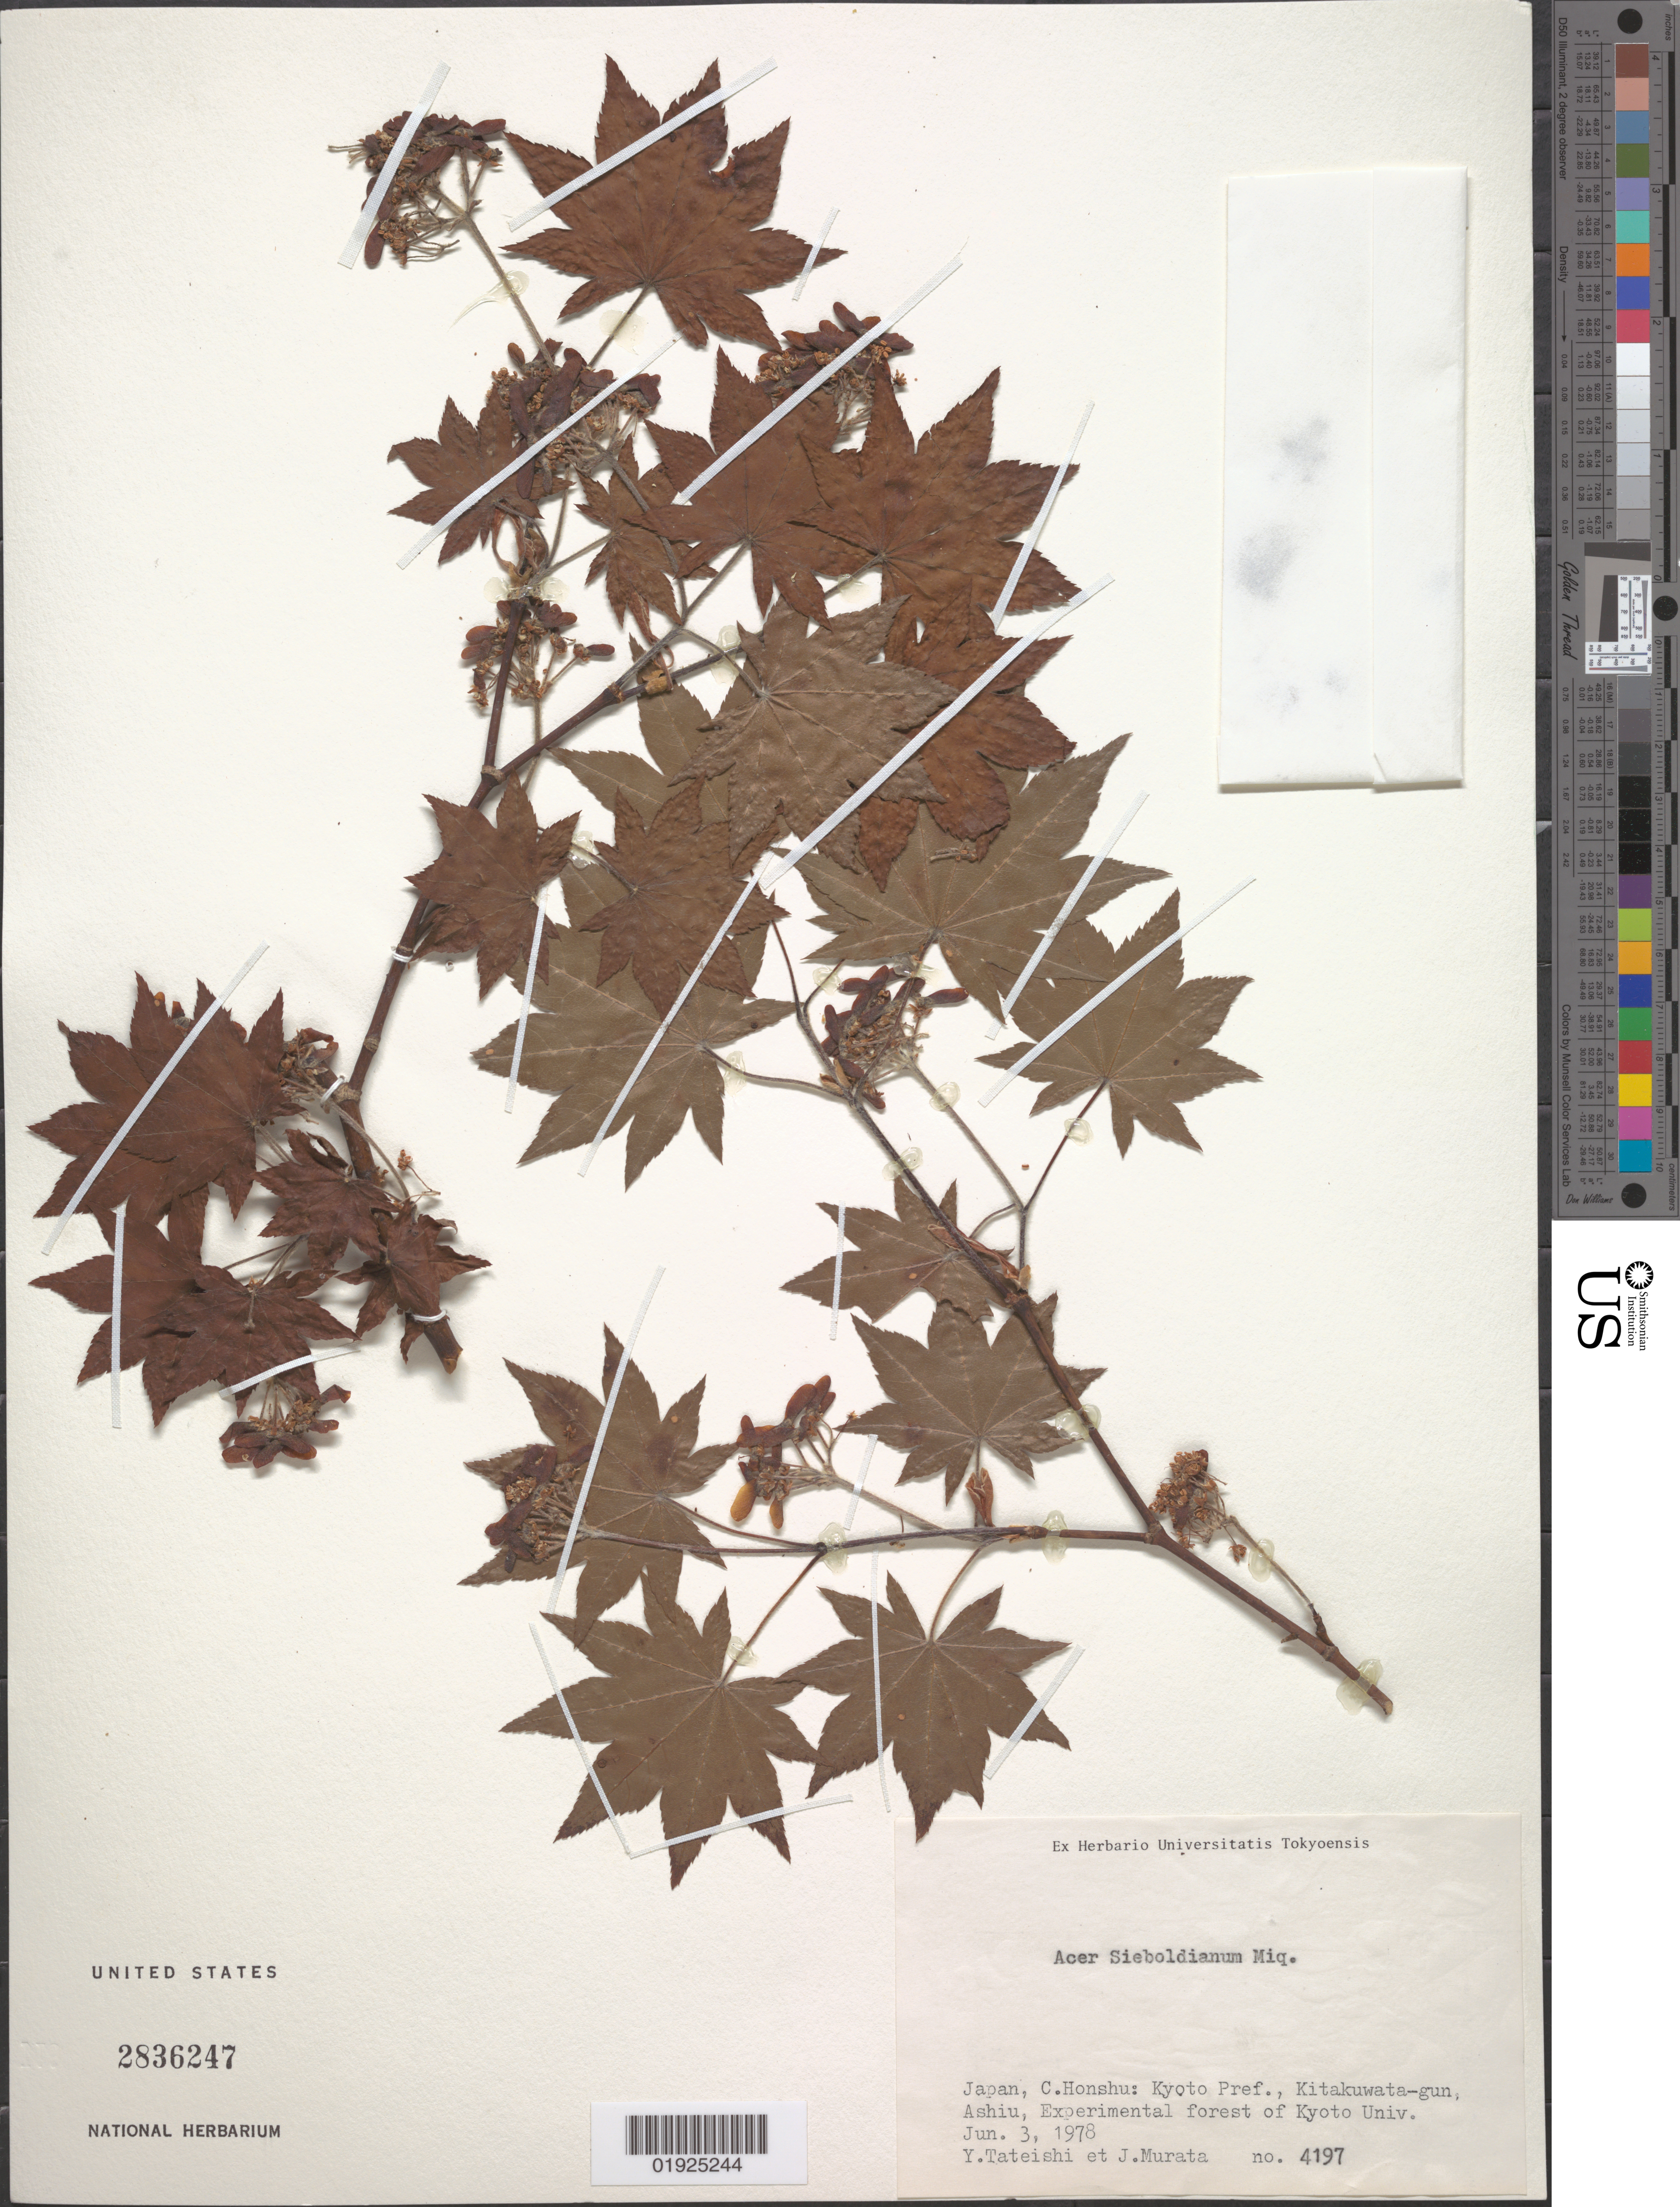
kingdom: Plantae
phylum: Tracheophyta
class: Magnoliopsida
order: Sapindales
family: Sapindaceae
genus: Acer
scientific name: Acer sieboldianum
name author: Miq.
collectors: Y. Tateishi & J. Murata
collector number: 4197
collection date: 1978-06-03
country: Japan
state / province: Kyoto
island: Honshu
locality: Kitakuwata-gun, Ashiu, Experimental Forest of Kyoto Univ.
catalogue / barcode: US 2836247